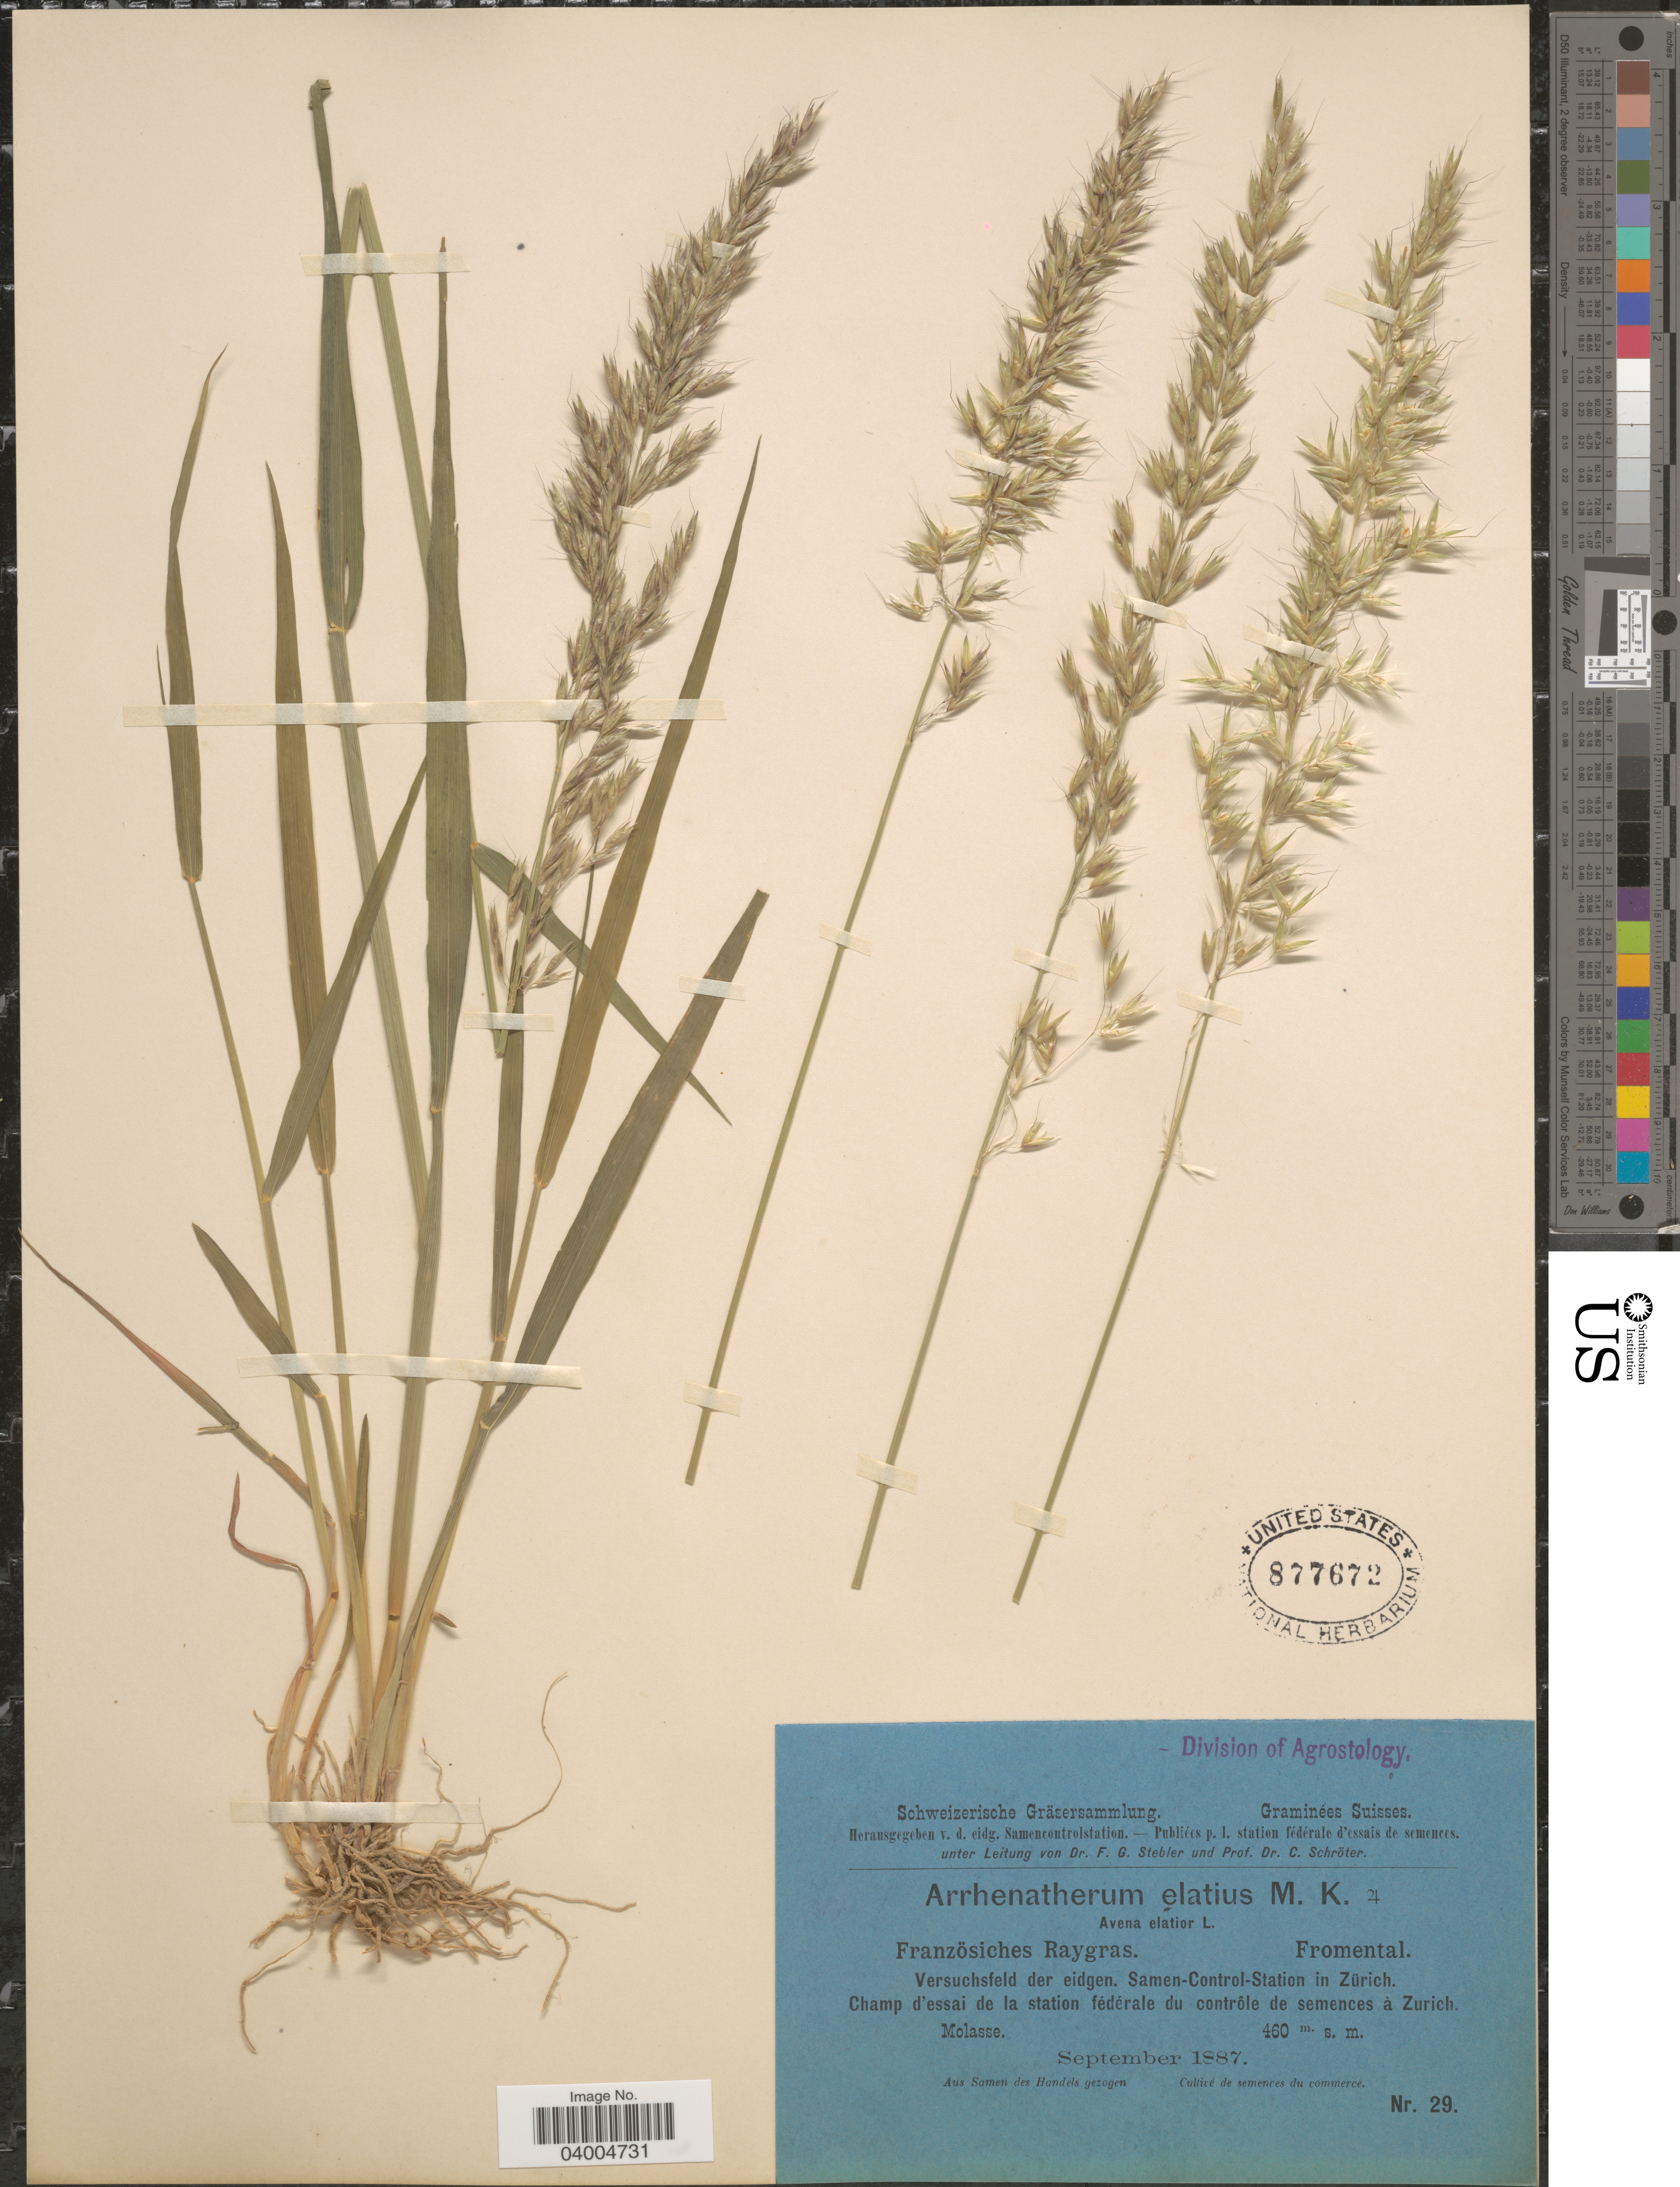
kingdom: Plantae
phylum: Tracheophyta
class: Liliopsida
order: Poales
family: Poaceae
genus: Arrhenatherum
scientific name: Arrhenatherum elatius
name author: (L.) J. Presl & C. Presl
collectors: Stebler, F.G. & Schröter, C.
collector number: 29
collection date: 1887-09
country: Switzerland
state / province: Zurich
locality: Fromental [unsure placement]. Versuchsfeld der eidgen. Samen-Control-Station in Zürich. Champ d'essai da la station fédérale du contrôle de semences à Zurich. Molasse.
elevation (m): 460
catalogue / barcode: US 877672